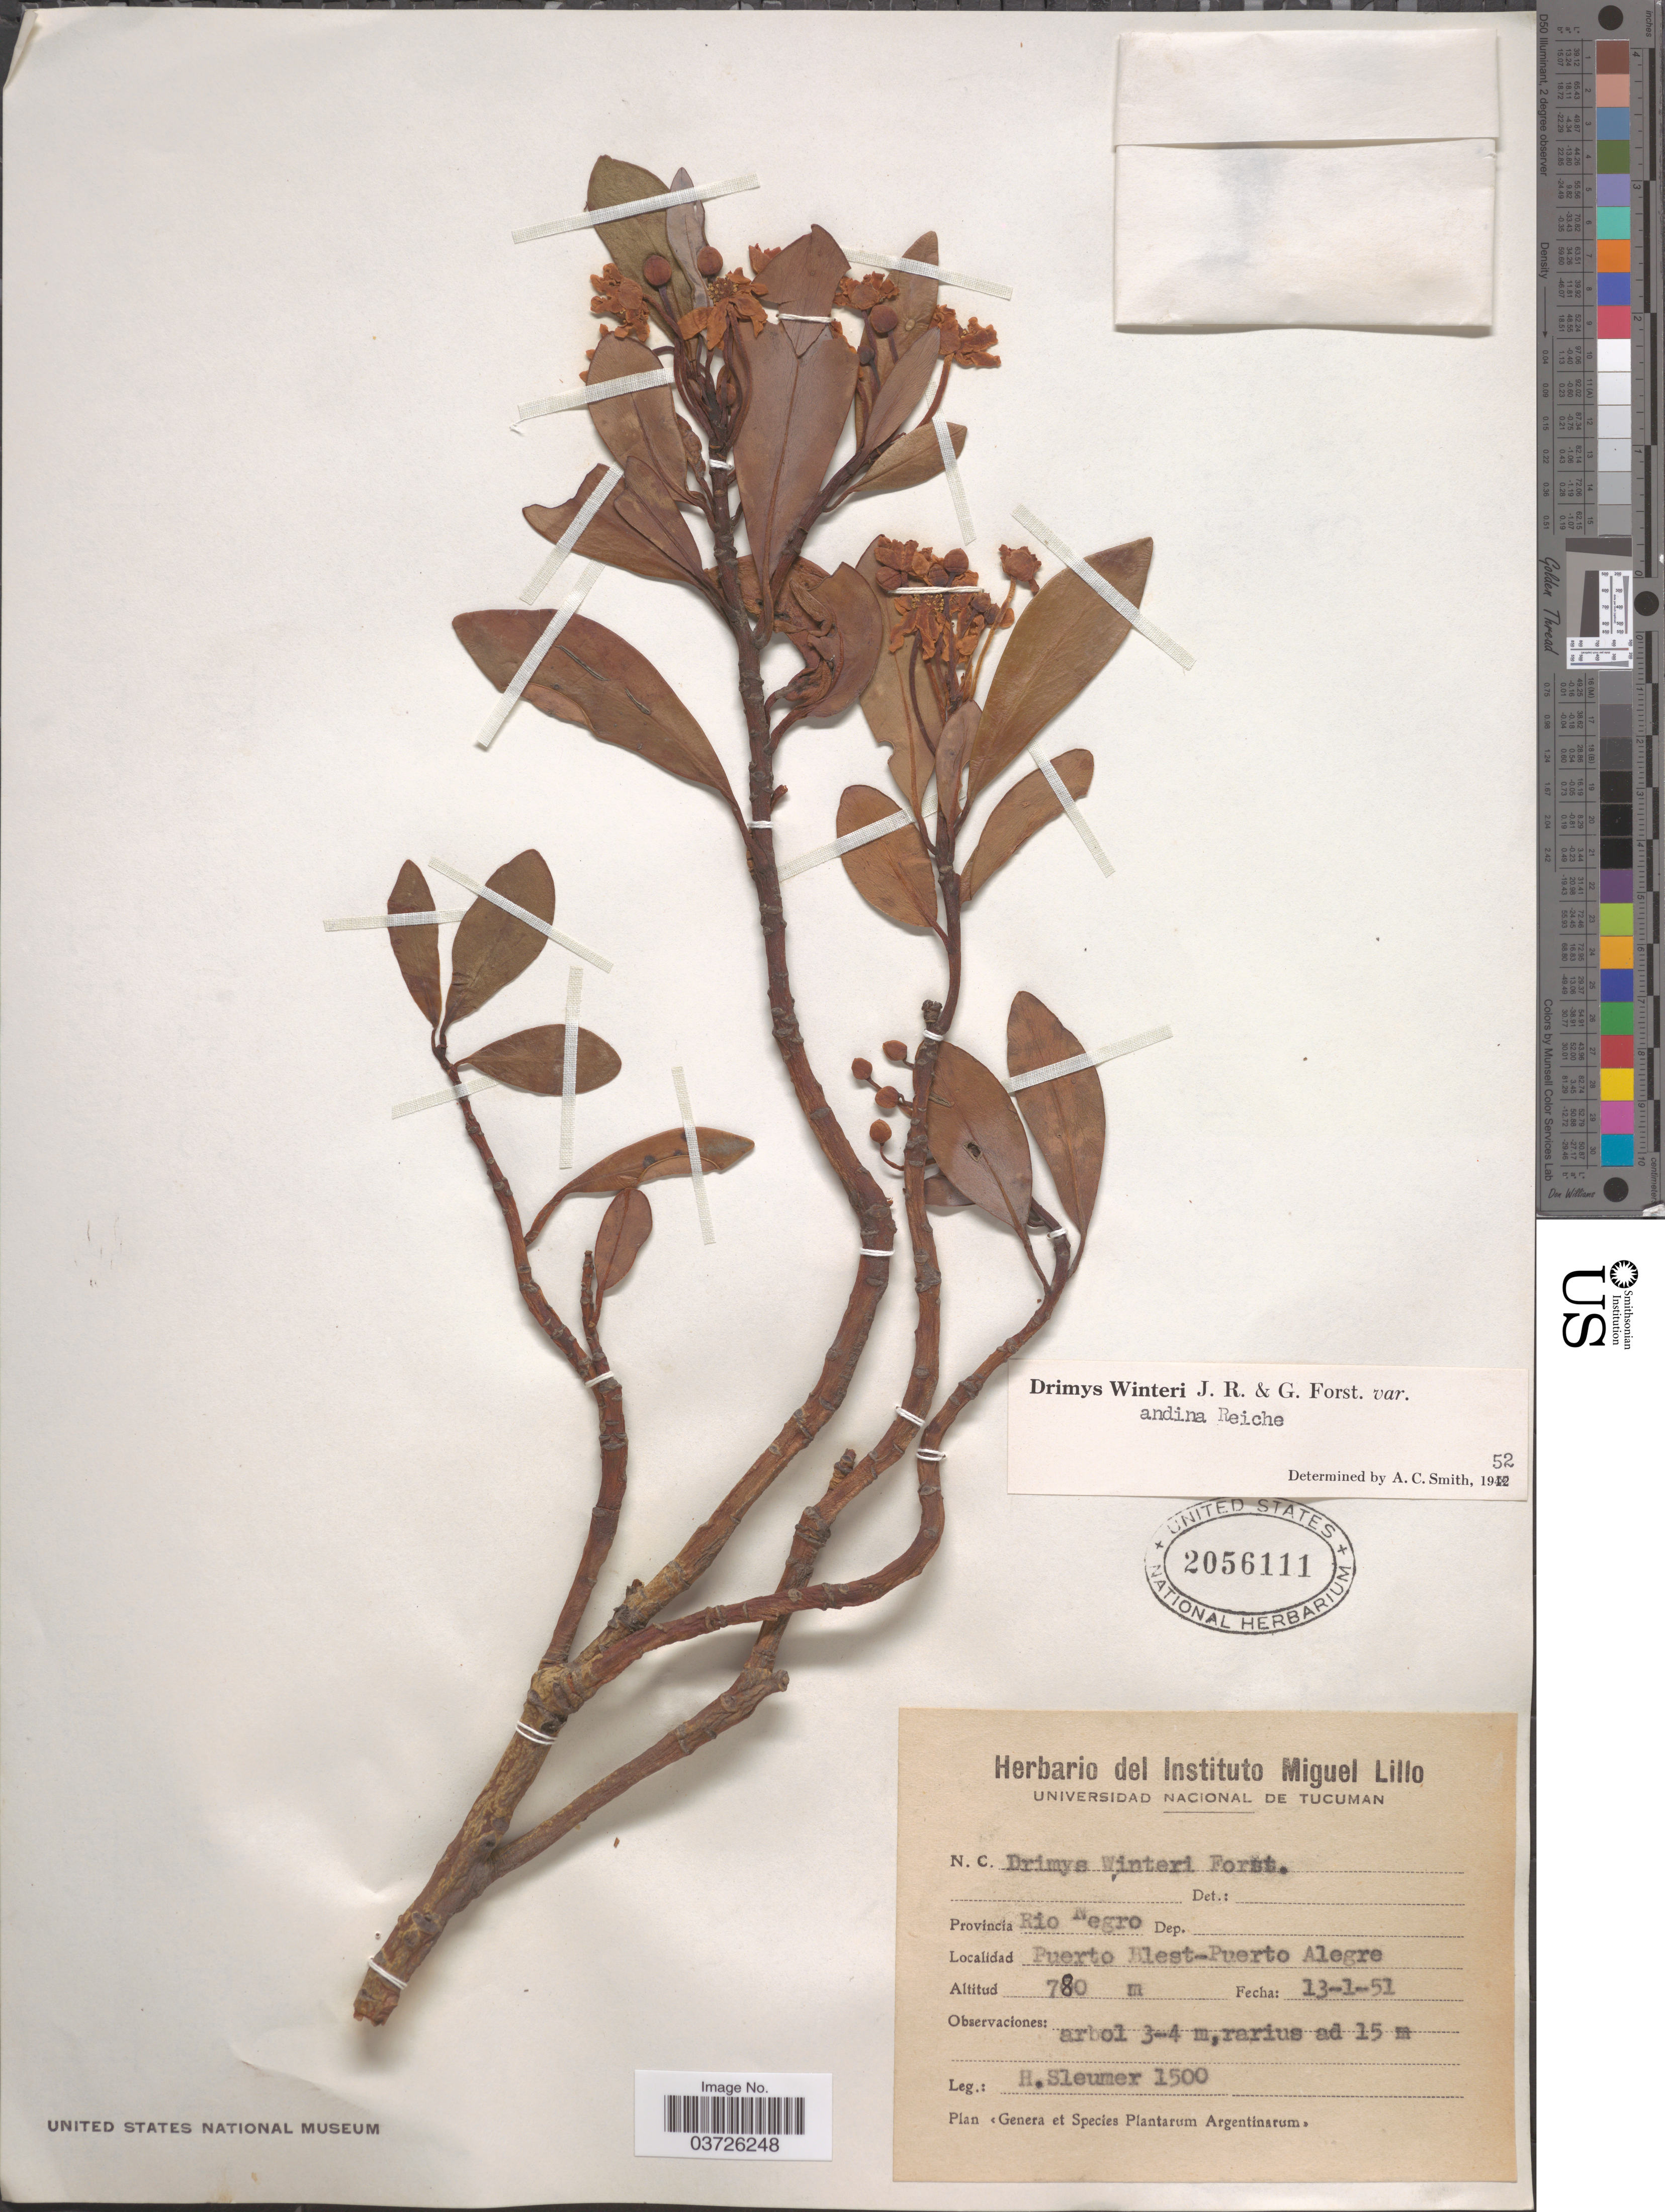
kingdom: Plantae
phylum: Tracheophyta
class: Magnoliopsida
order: Canellales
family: Winteraceae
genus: Drimys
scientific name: Drimys winteri var. andina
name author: Reiche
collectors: H. O. Sleumer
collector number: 1500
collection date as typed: Transcribed d/m/y: 13/1/51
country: Argentina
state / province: Rio Negro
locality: Puerto Blest-Puerto Alegre.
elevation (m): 780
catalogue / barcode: US 2056111